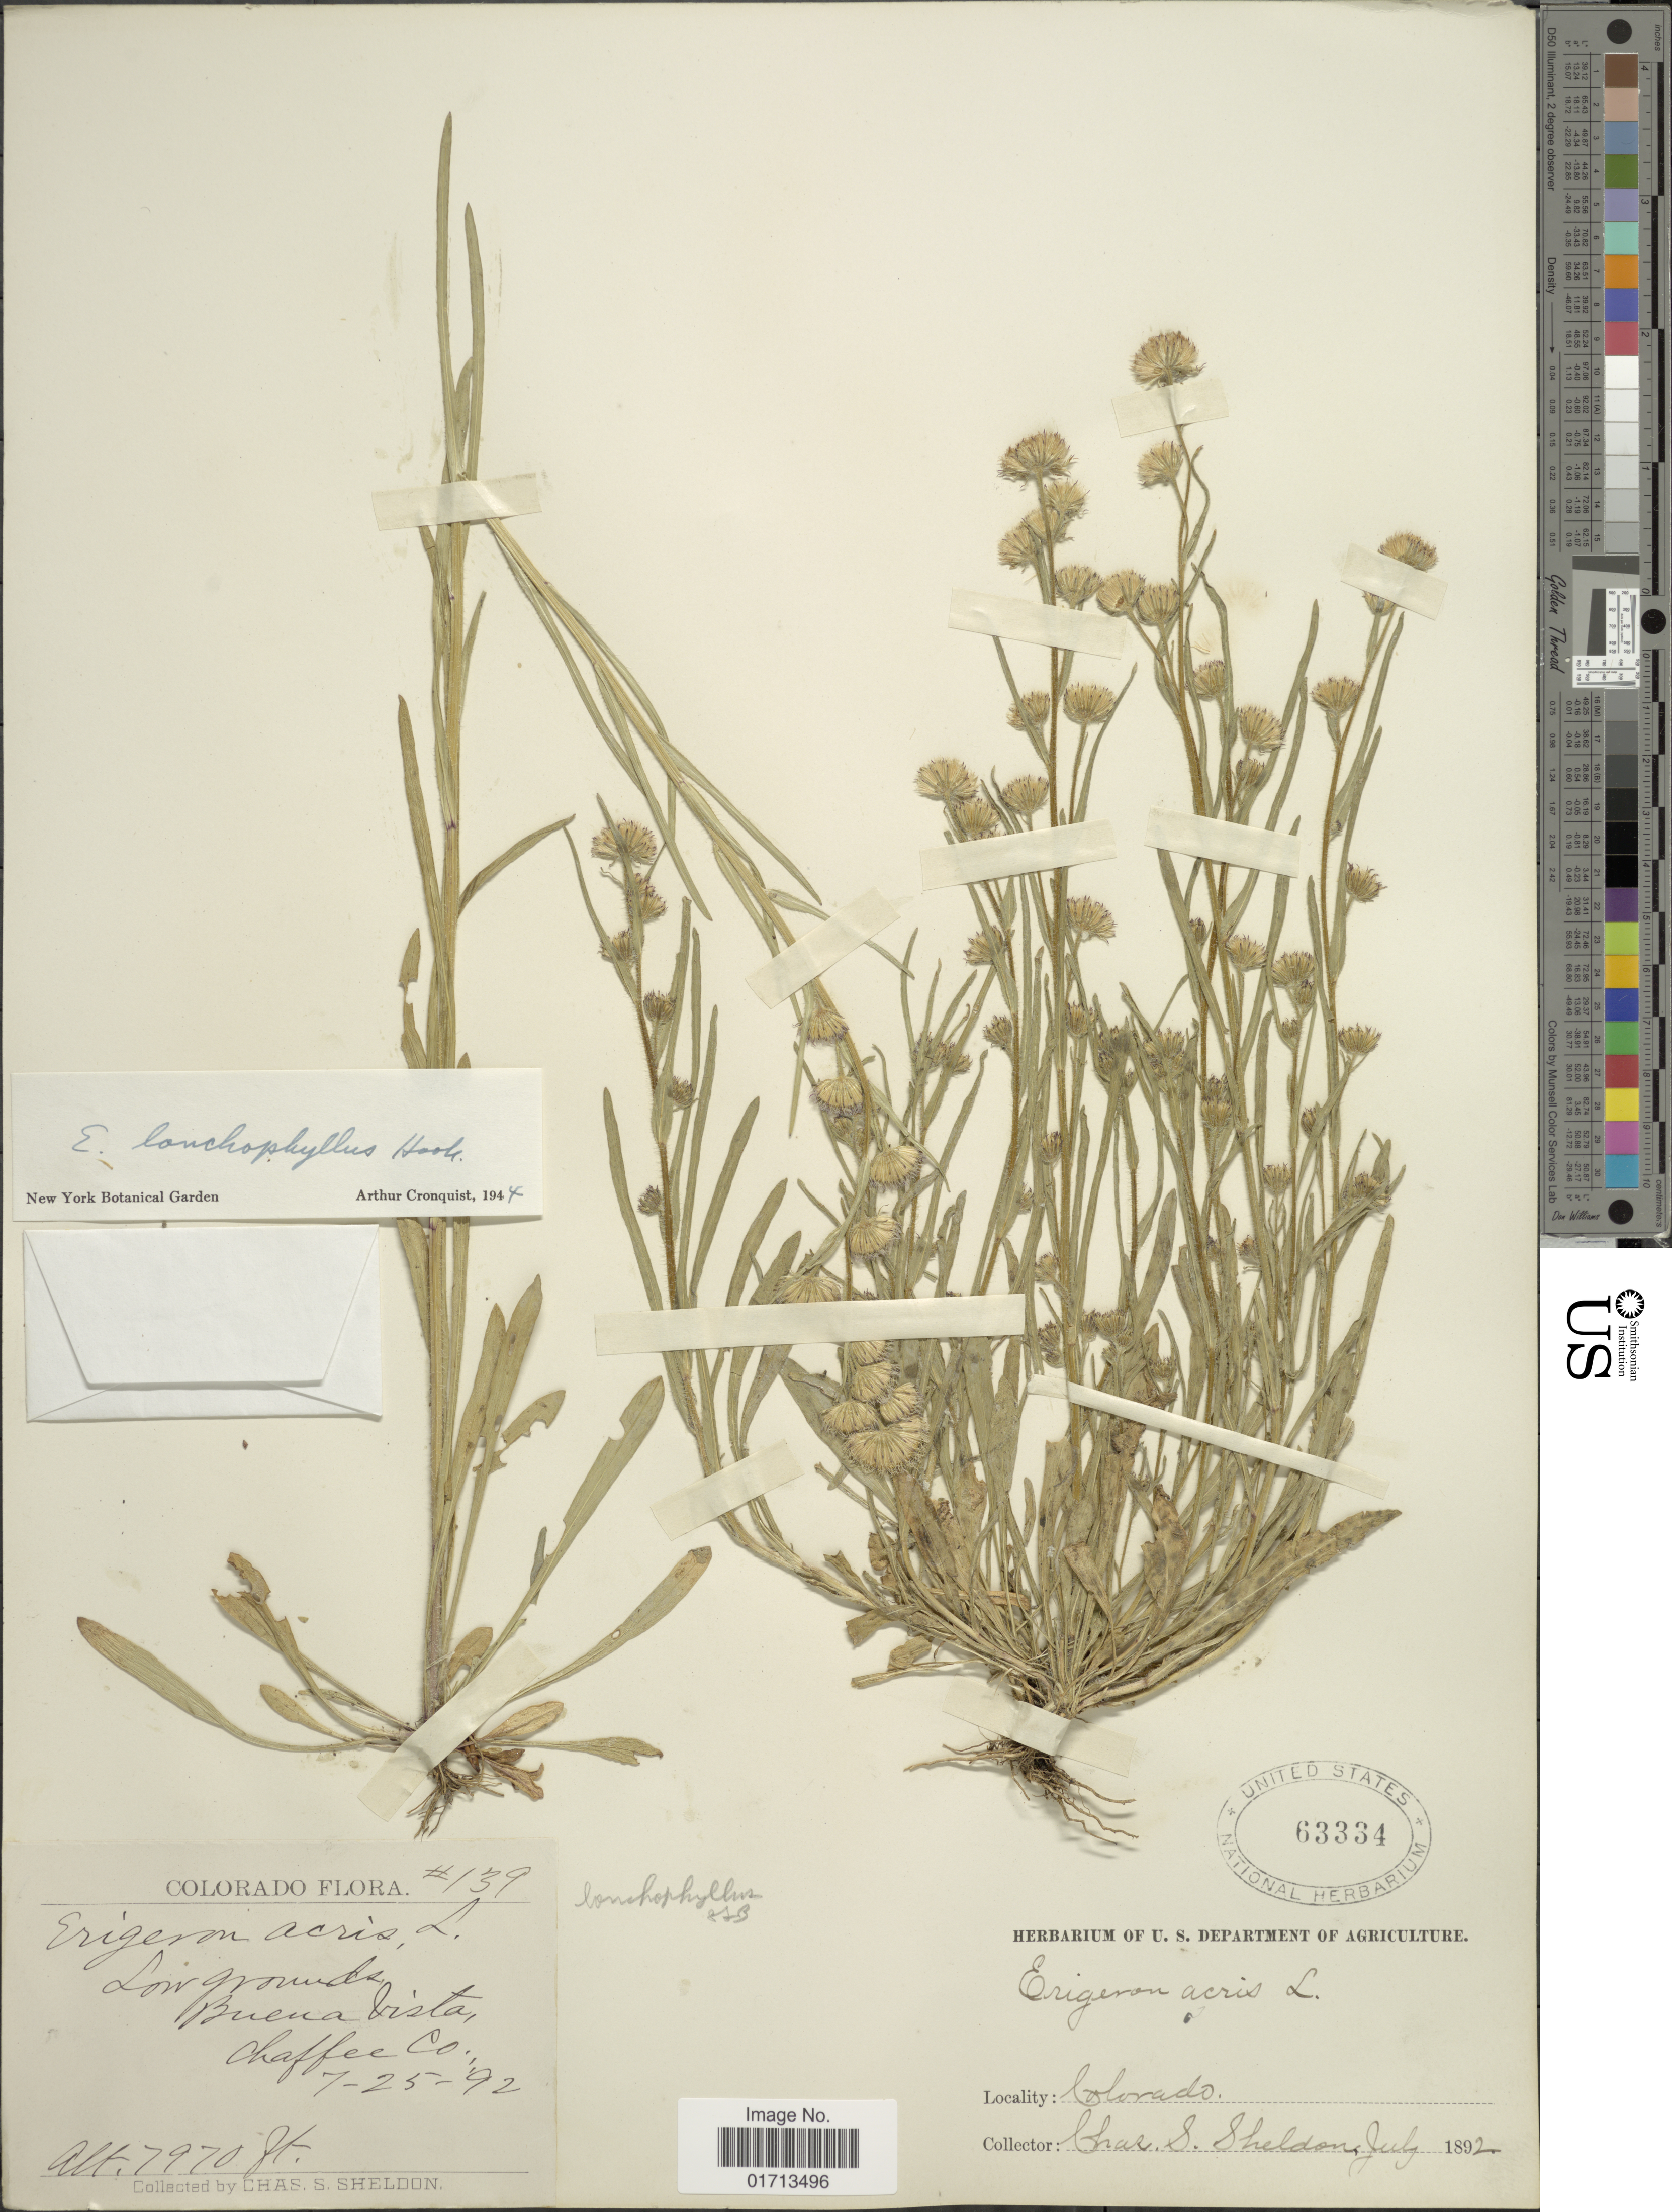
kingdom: Plantae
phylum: Tracheophyta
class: Magnoliopsida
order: Asterales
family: Asteraceae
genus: Erigeron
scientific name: Erigeron lonchophyllus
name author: Hook.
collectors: C. S. Sheldon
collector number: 139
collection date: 1892-07-25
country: United States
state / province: Colorado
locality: Buena Vista. Chaffee Co.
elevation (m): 2429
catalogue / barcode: US 63334